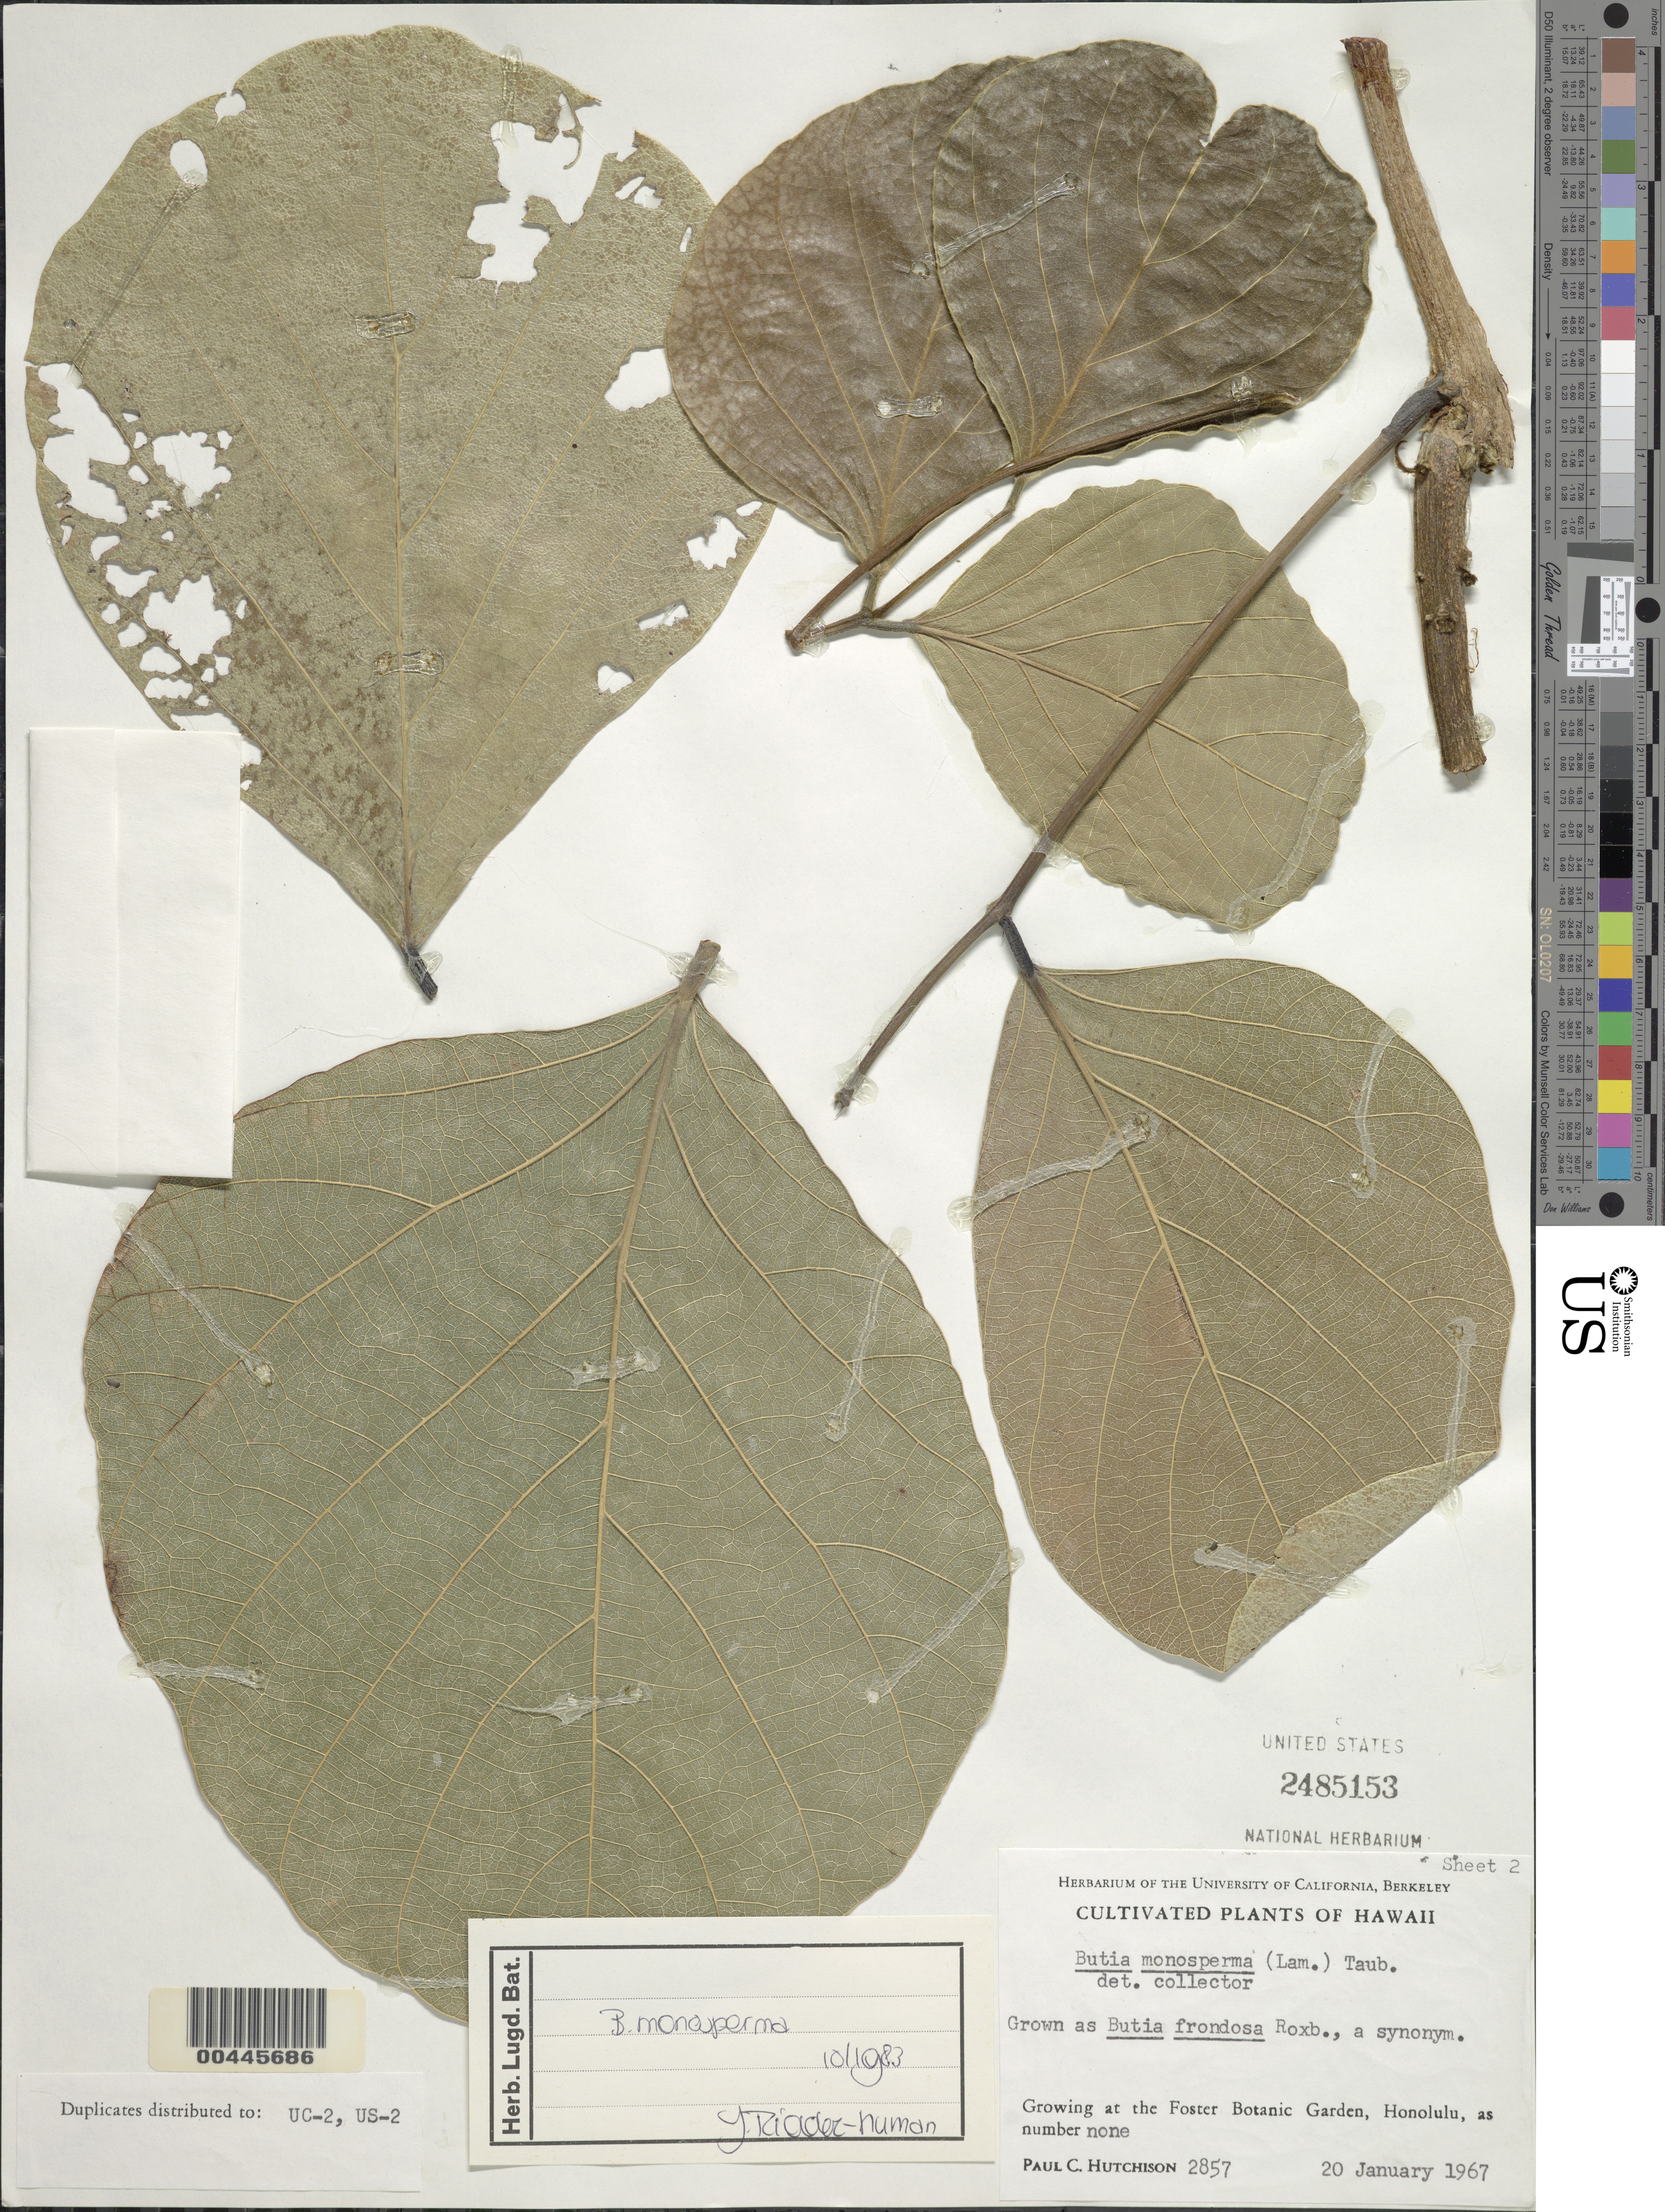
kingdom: Plantae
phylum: Tracheophyta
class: Magnoliopsida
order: Fabales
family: Fabaceae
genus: Butea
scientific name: Butea monosperma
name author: (Lam.) Taub.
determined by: Hutchison, Paul C.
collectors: P. C. Hutchison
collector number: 2857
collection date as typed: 20 Jan 1967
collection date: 1967-01-20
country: United States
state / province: Hawaii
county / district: Honolulu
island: Oahu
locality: Foster Botanic Garden, Honolulu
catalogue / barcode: US 2485153